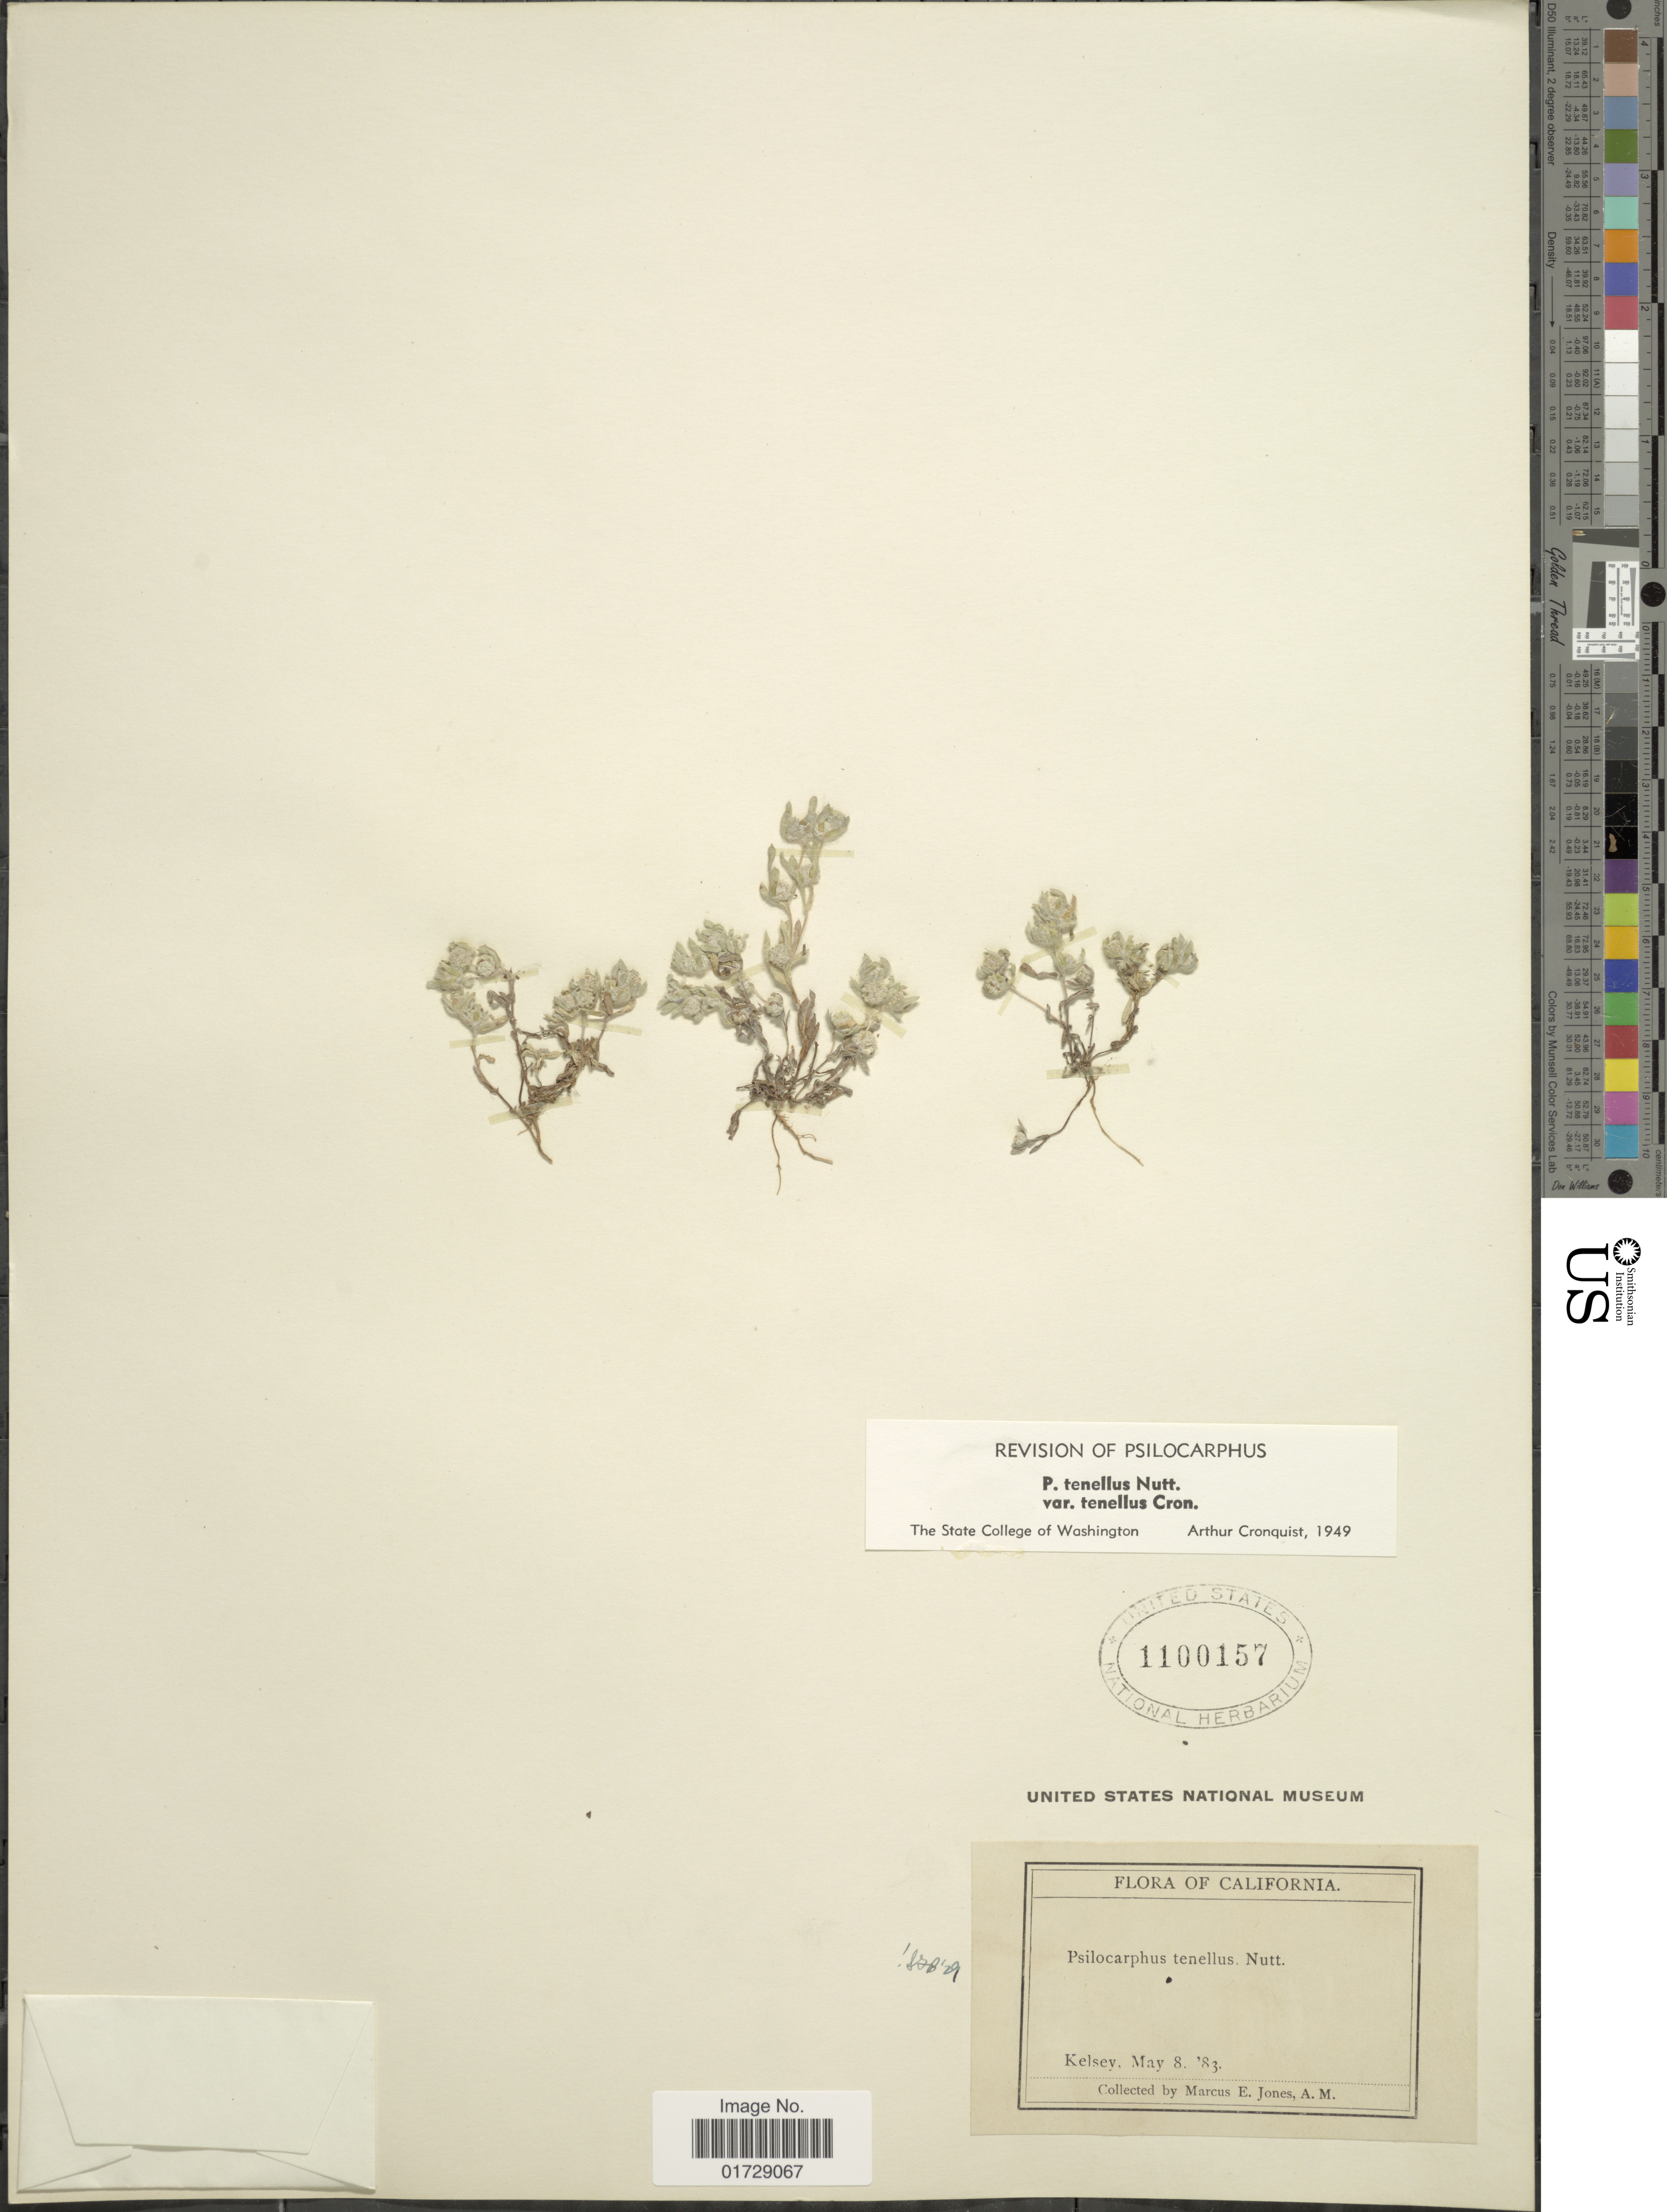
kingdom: Plantae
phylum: Tracheophyta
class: Magnoliopsida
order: Asterales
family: Asteraceae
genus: Psilocarphus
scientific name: Psilocarphus tenellus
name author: Nutt.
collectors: M. E. Jones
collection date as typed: Transcribed d/m/y: 8/5/83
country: United States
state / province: California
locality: Kelsey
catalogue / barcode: US 1100157